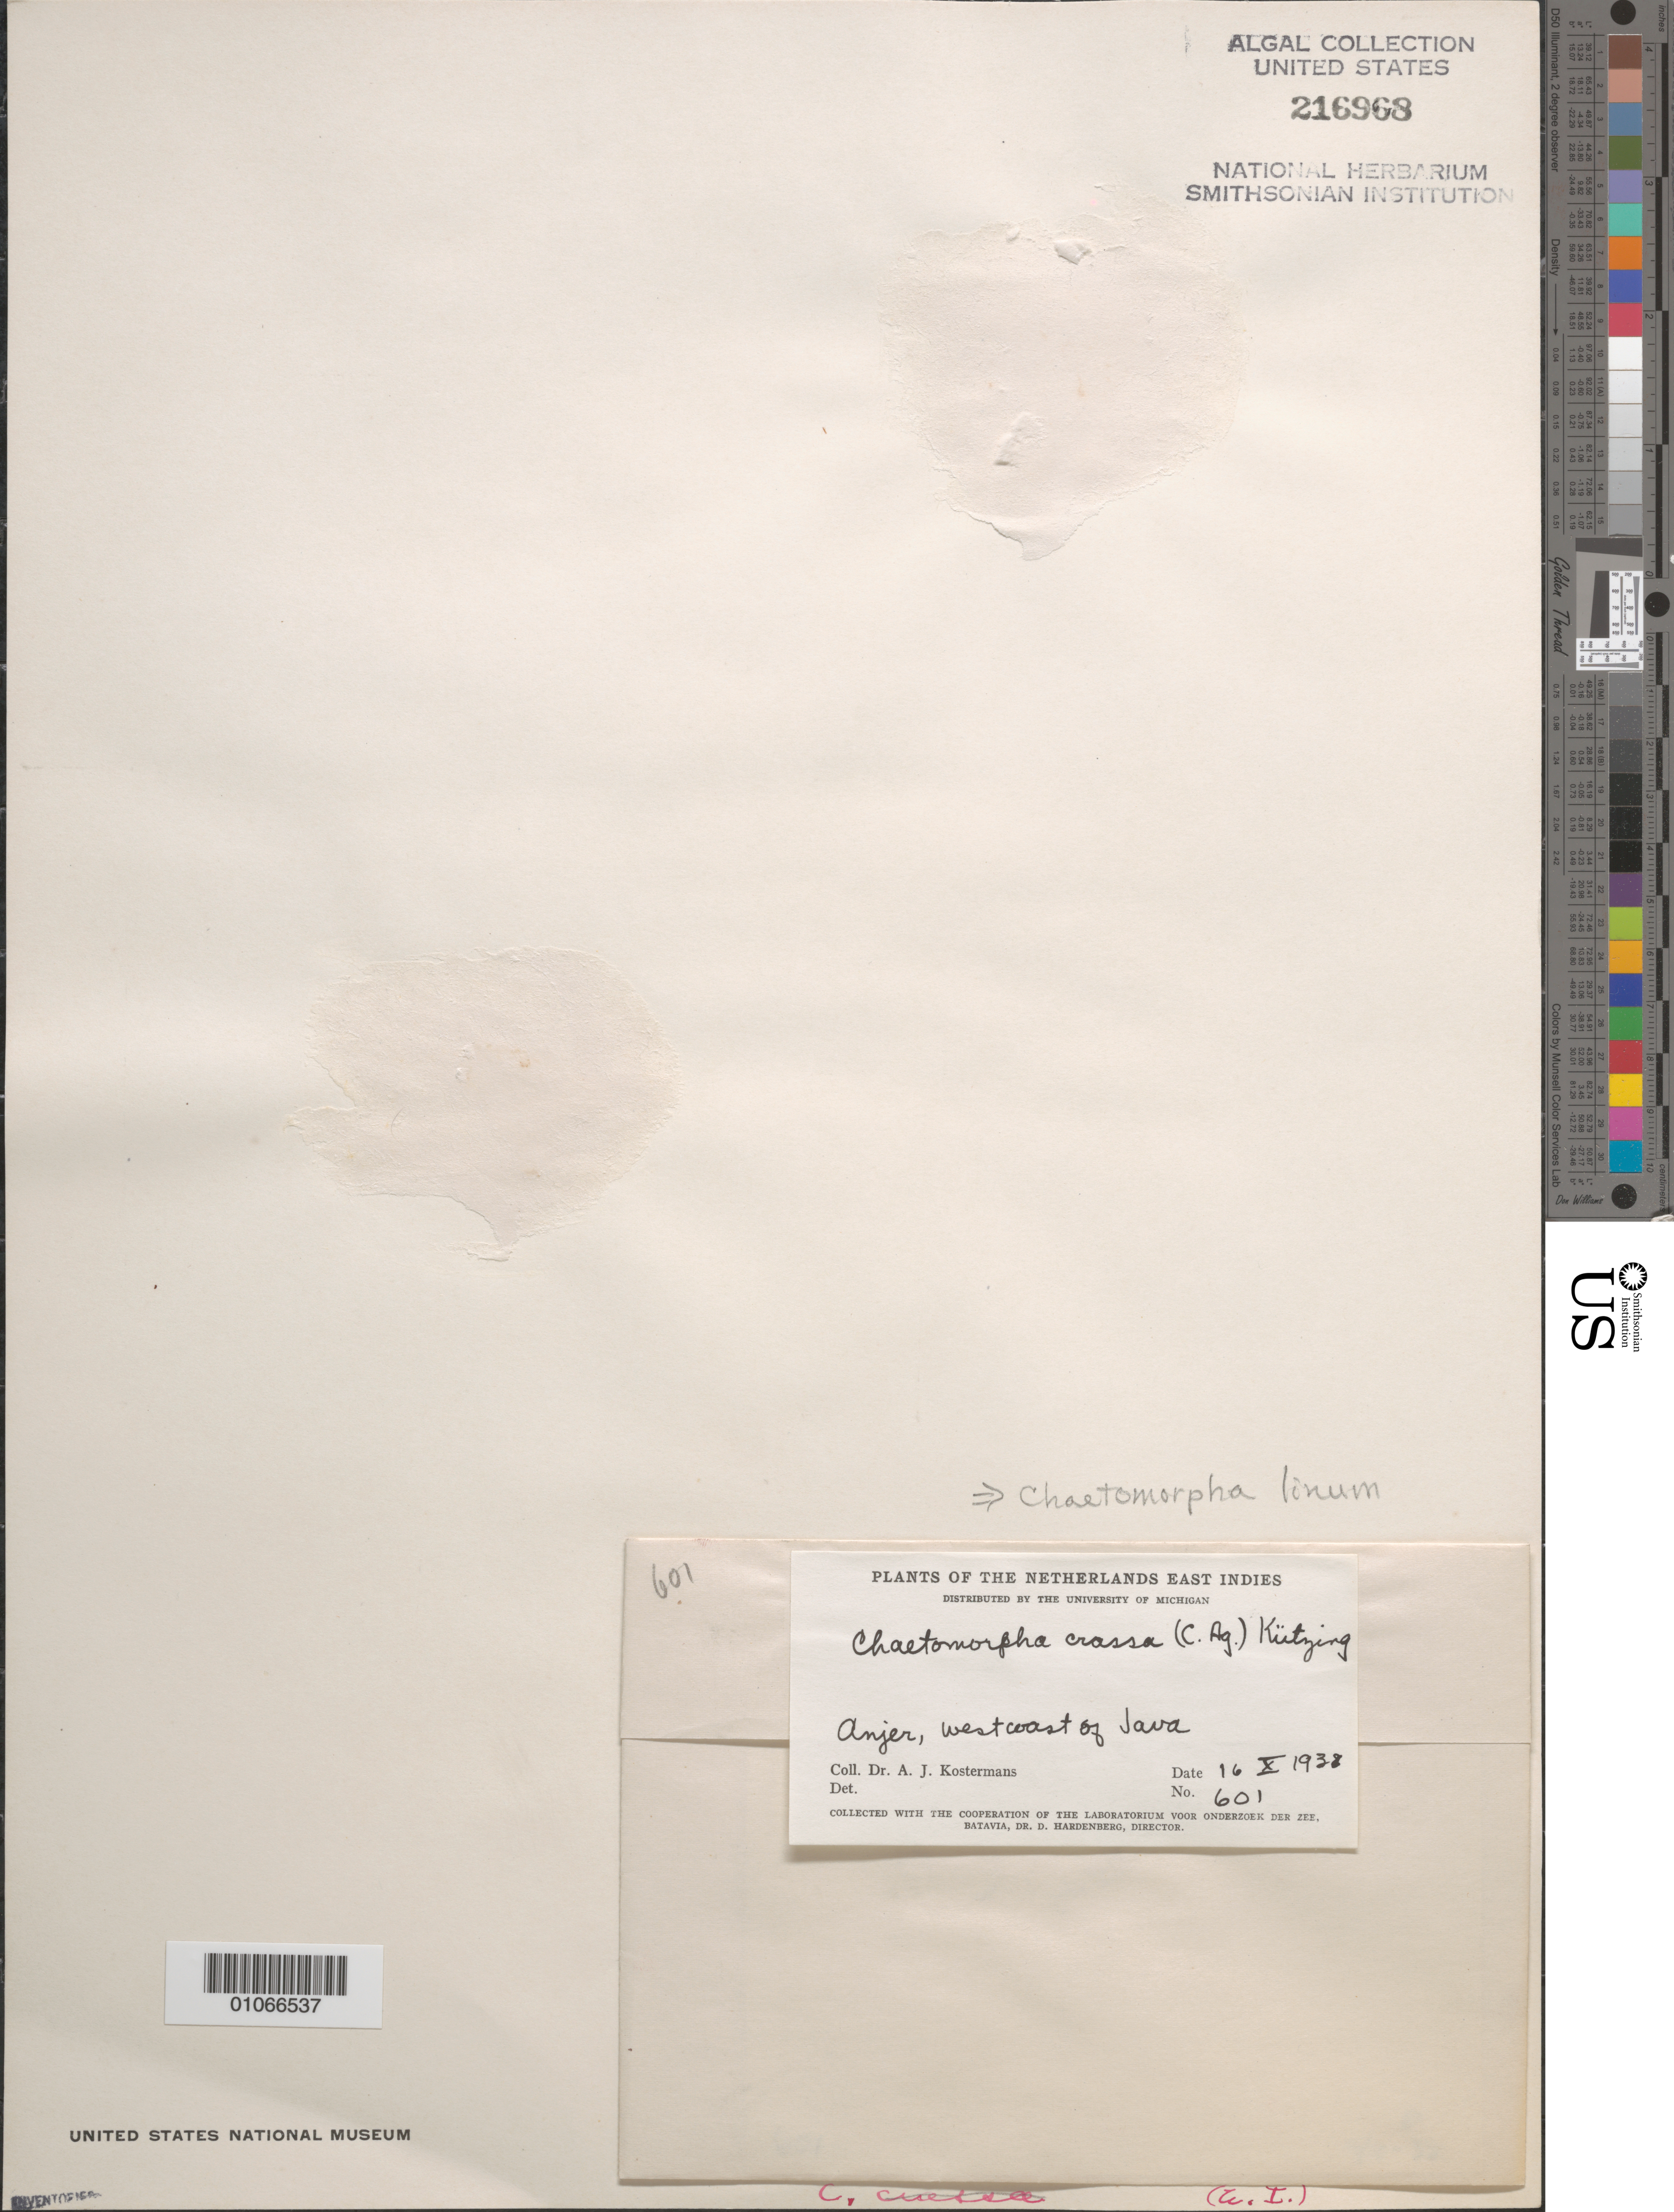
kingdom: Plantae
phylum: Chlorophyta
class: Ulvophyceae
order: Cladophorales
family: Cladophoraceae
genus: Chaetomorpha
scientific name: Chaetomorpha linum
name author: (O.F. Muell.) Kütz.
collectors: A. J. G. Kostermans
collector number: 601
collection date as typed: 16 Oct 1938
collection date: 1938-10-16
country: Indonesia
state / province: Java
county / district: Jawa Barat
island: Java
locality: Anjer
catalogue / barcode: US 216968